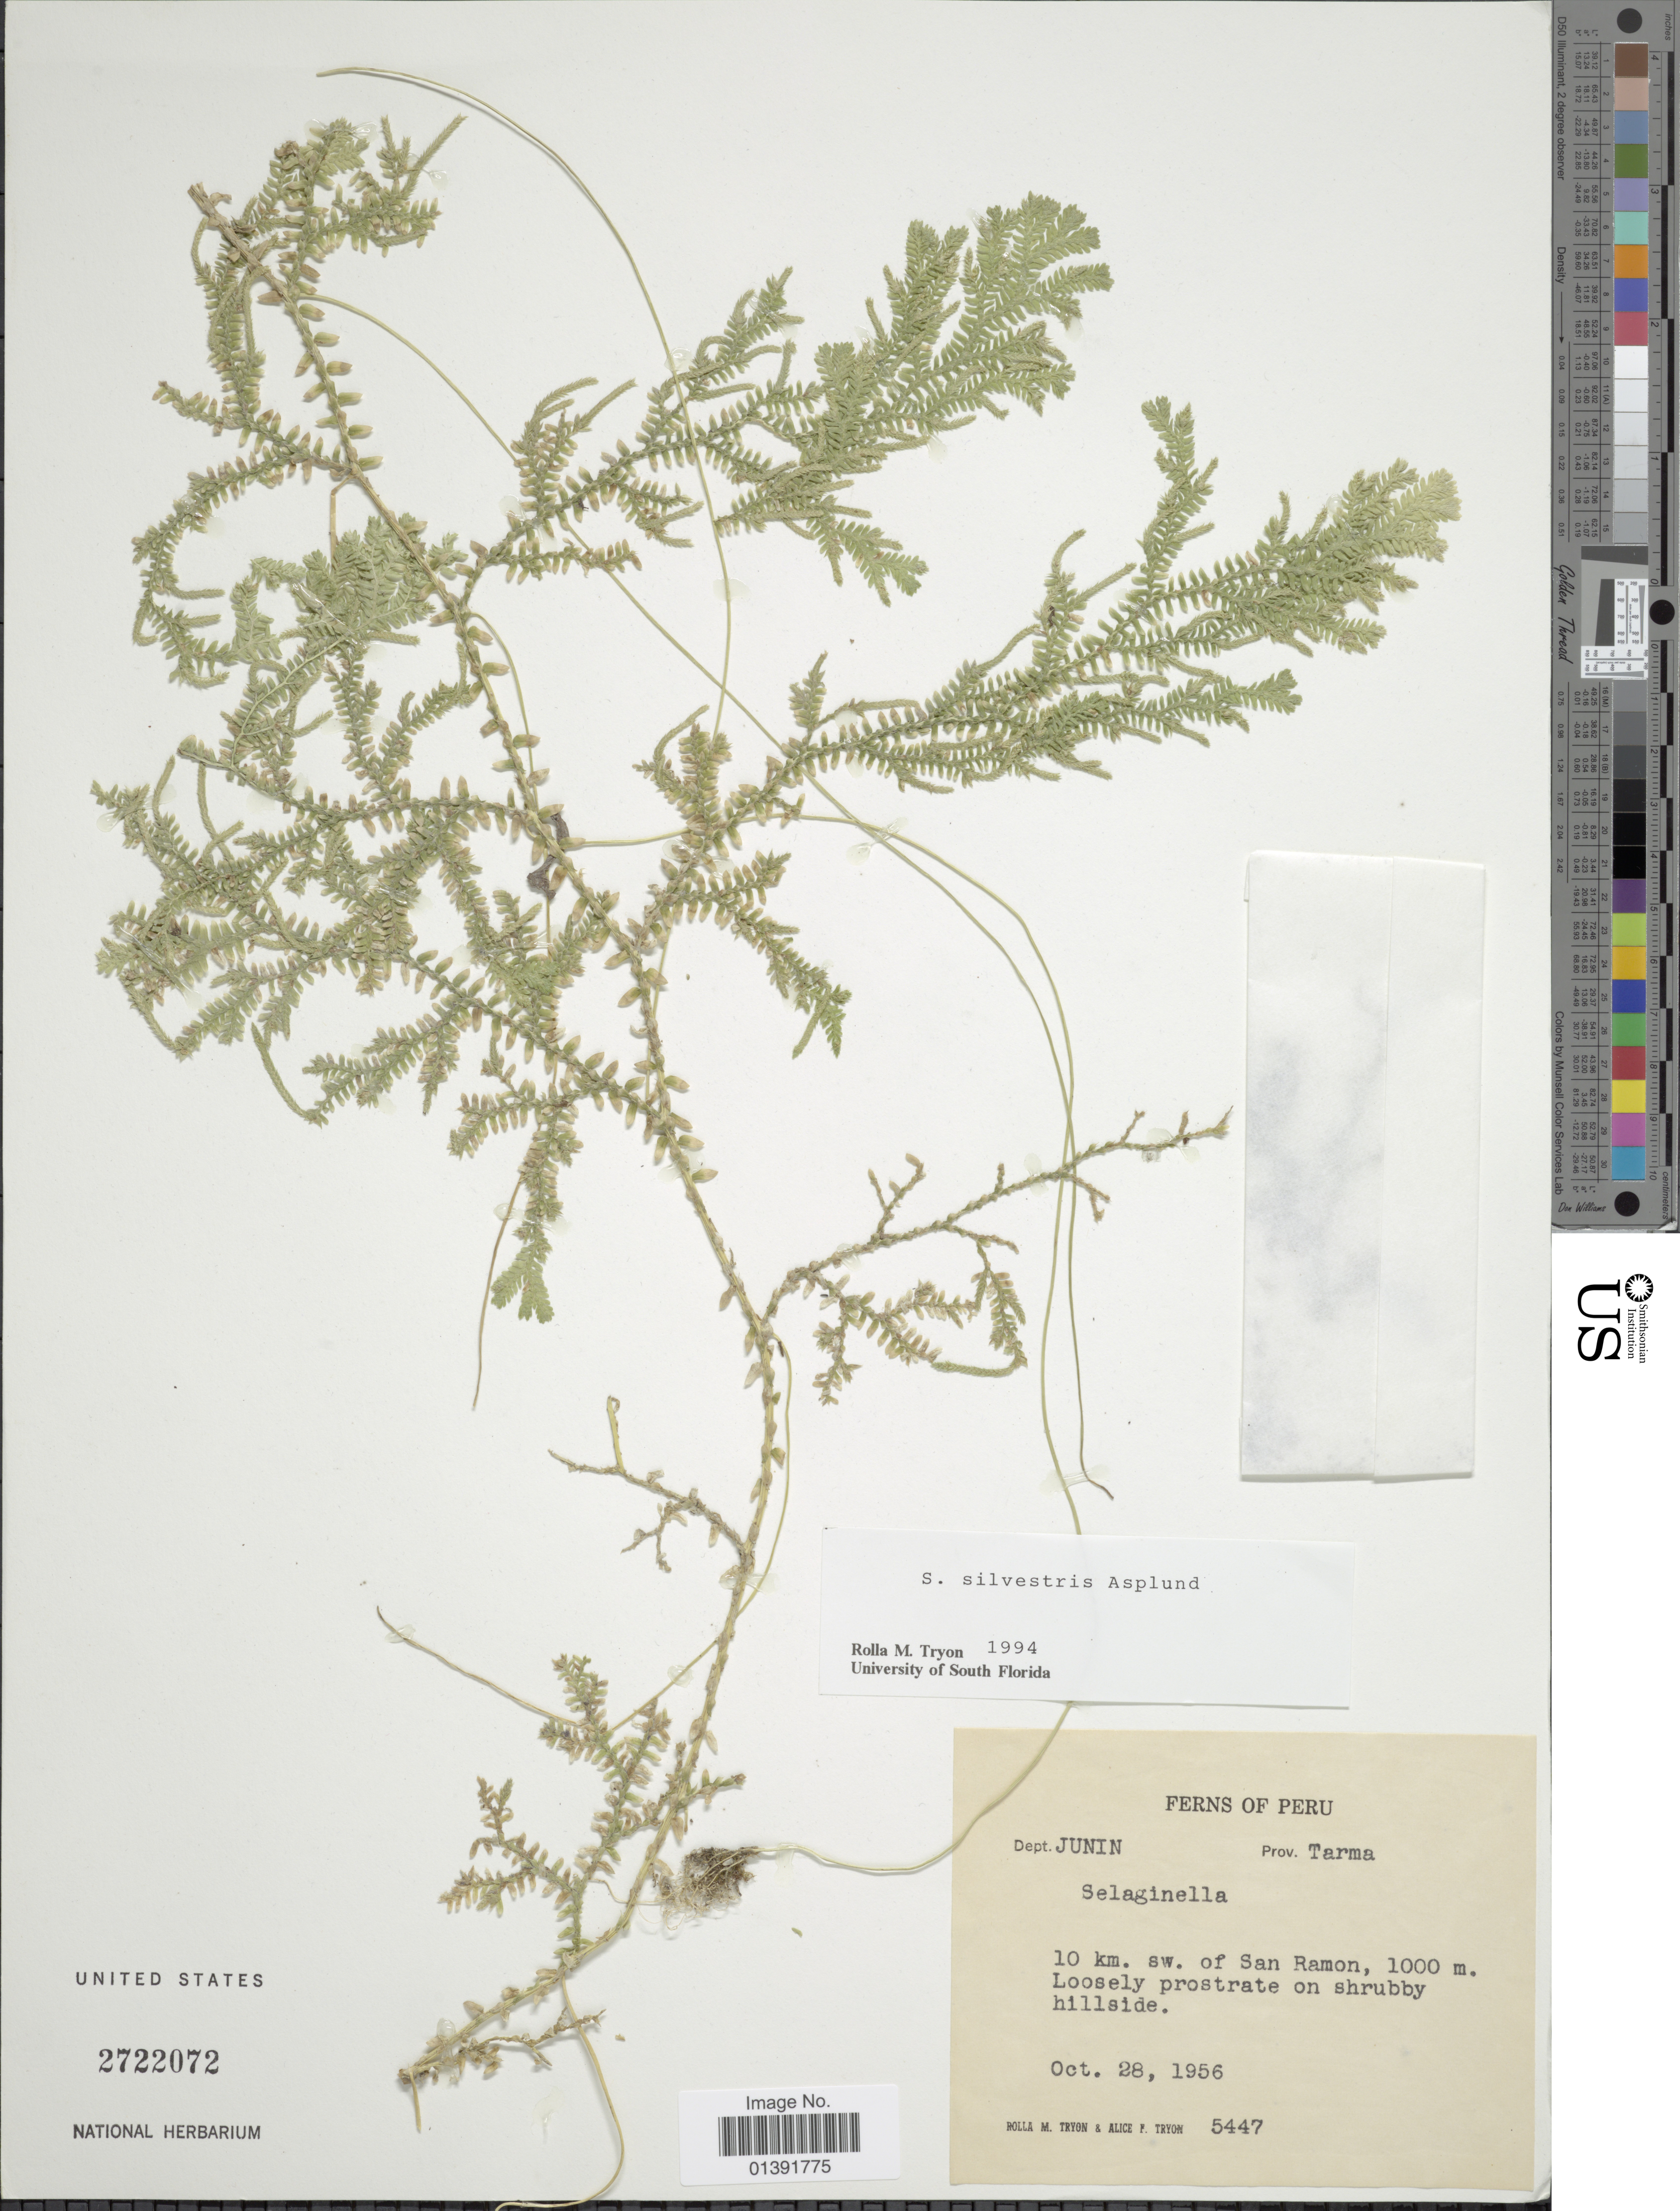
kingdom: Plantae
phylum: Tracheophyta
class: Lycopodiopsida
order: Selaginellales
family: Selaginellaceae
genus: Selaginella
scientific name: Selaginella silvestris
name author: Aspl.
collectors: R. M. Tryon & A. F. Tryon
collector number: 5447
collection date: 1956-10-28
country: Peru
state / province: Junín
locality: Prov. Tarma, 10 km SW. of San Ramon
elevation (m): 1000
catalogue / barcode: US 2722072